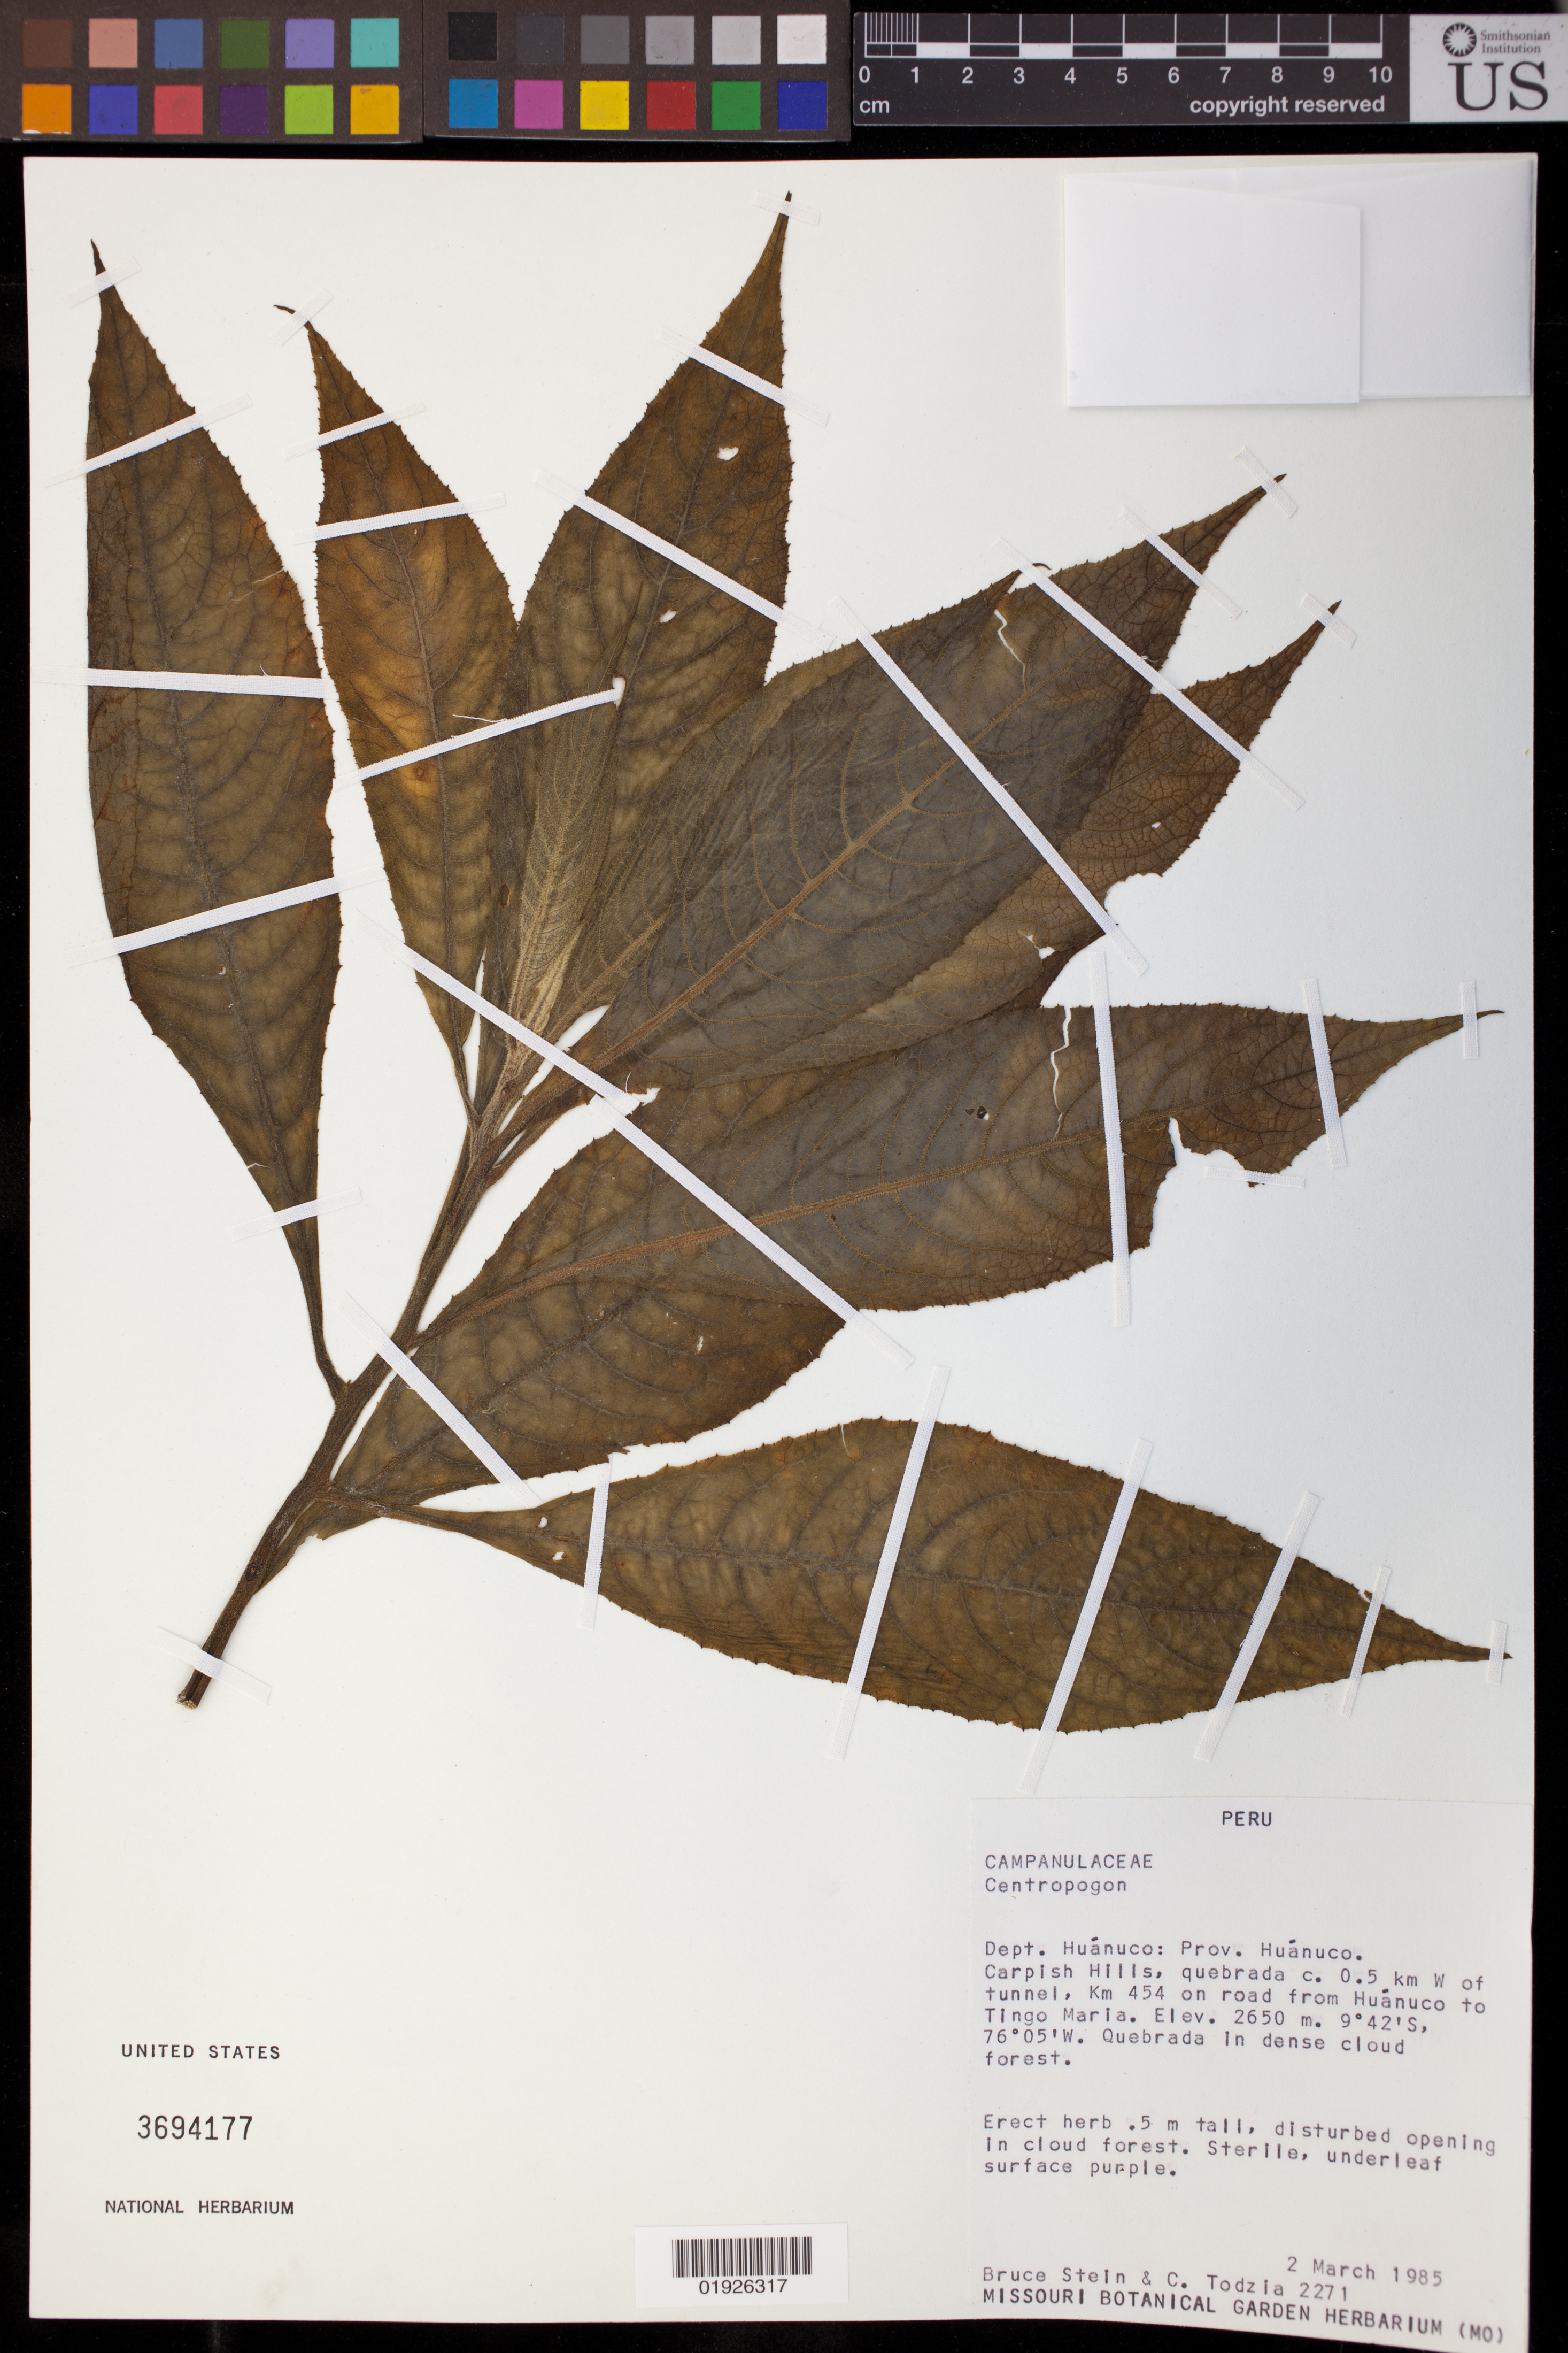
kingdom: Plantae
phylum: Tracheophyta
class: Magnoliopsida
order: Asterales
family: Campanulaceae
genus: Centropogon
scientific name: Centropogon sp.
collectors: B. A. Stein & C. A. Todzia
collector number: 2271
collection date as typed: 02 Mar 1985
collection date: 1985-03-02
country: Peru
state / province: Huánuco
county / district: Huánuco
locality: Carpish Hills, quebrada [brook] ca. 0.5 km W of tunnel, km 454 on road from Huánuco to Tingo María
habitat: Quebrada in dense cloud forest.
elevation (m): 2650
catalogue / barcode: US 3694177